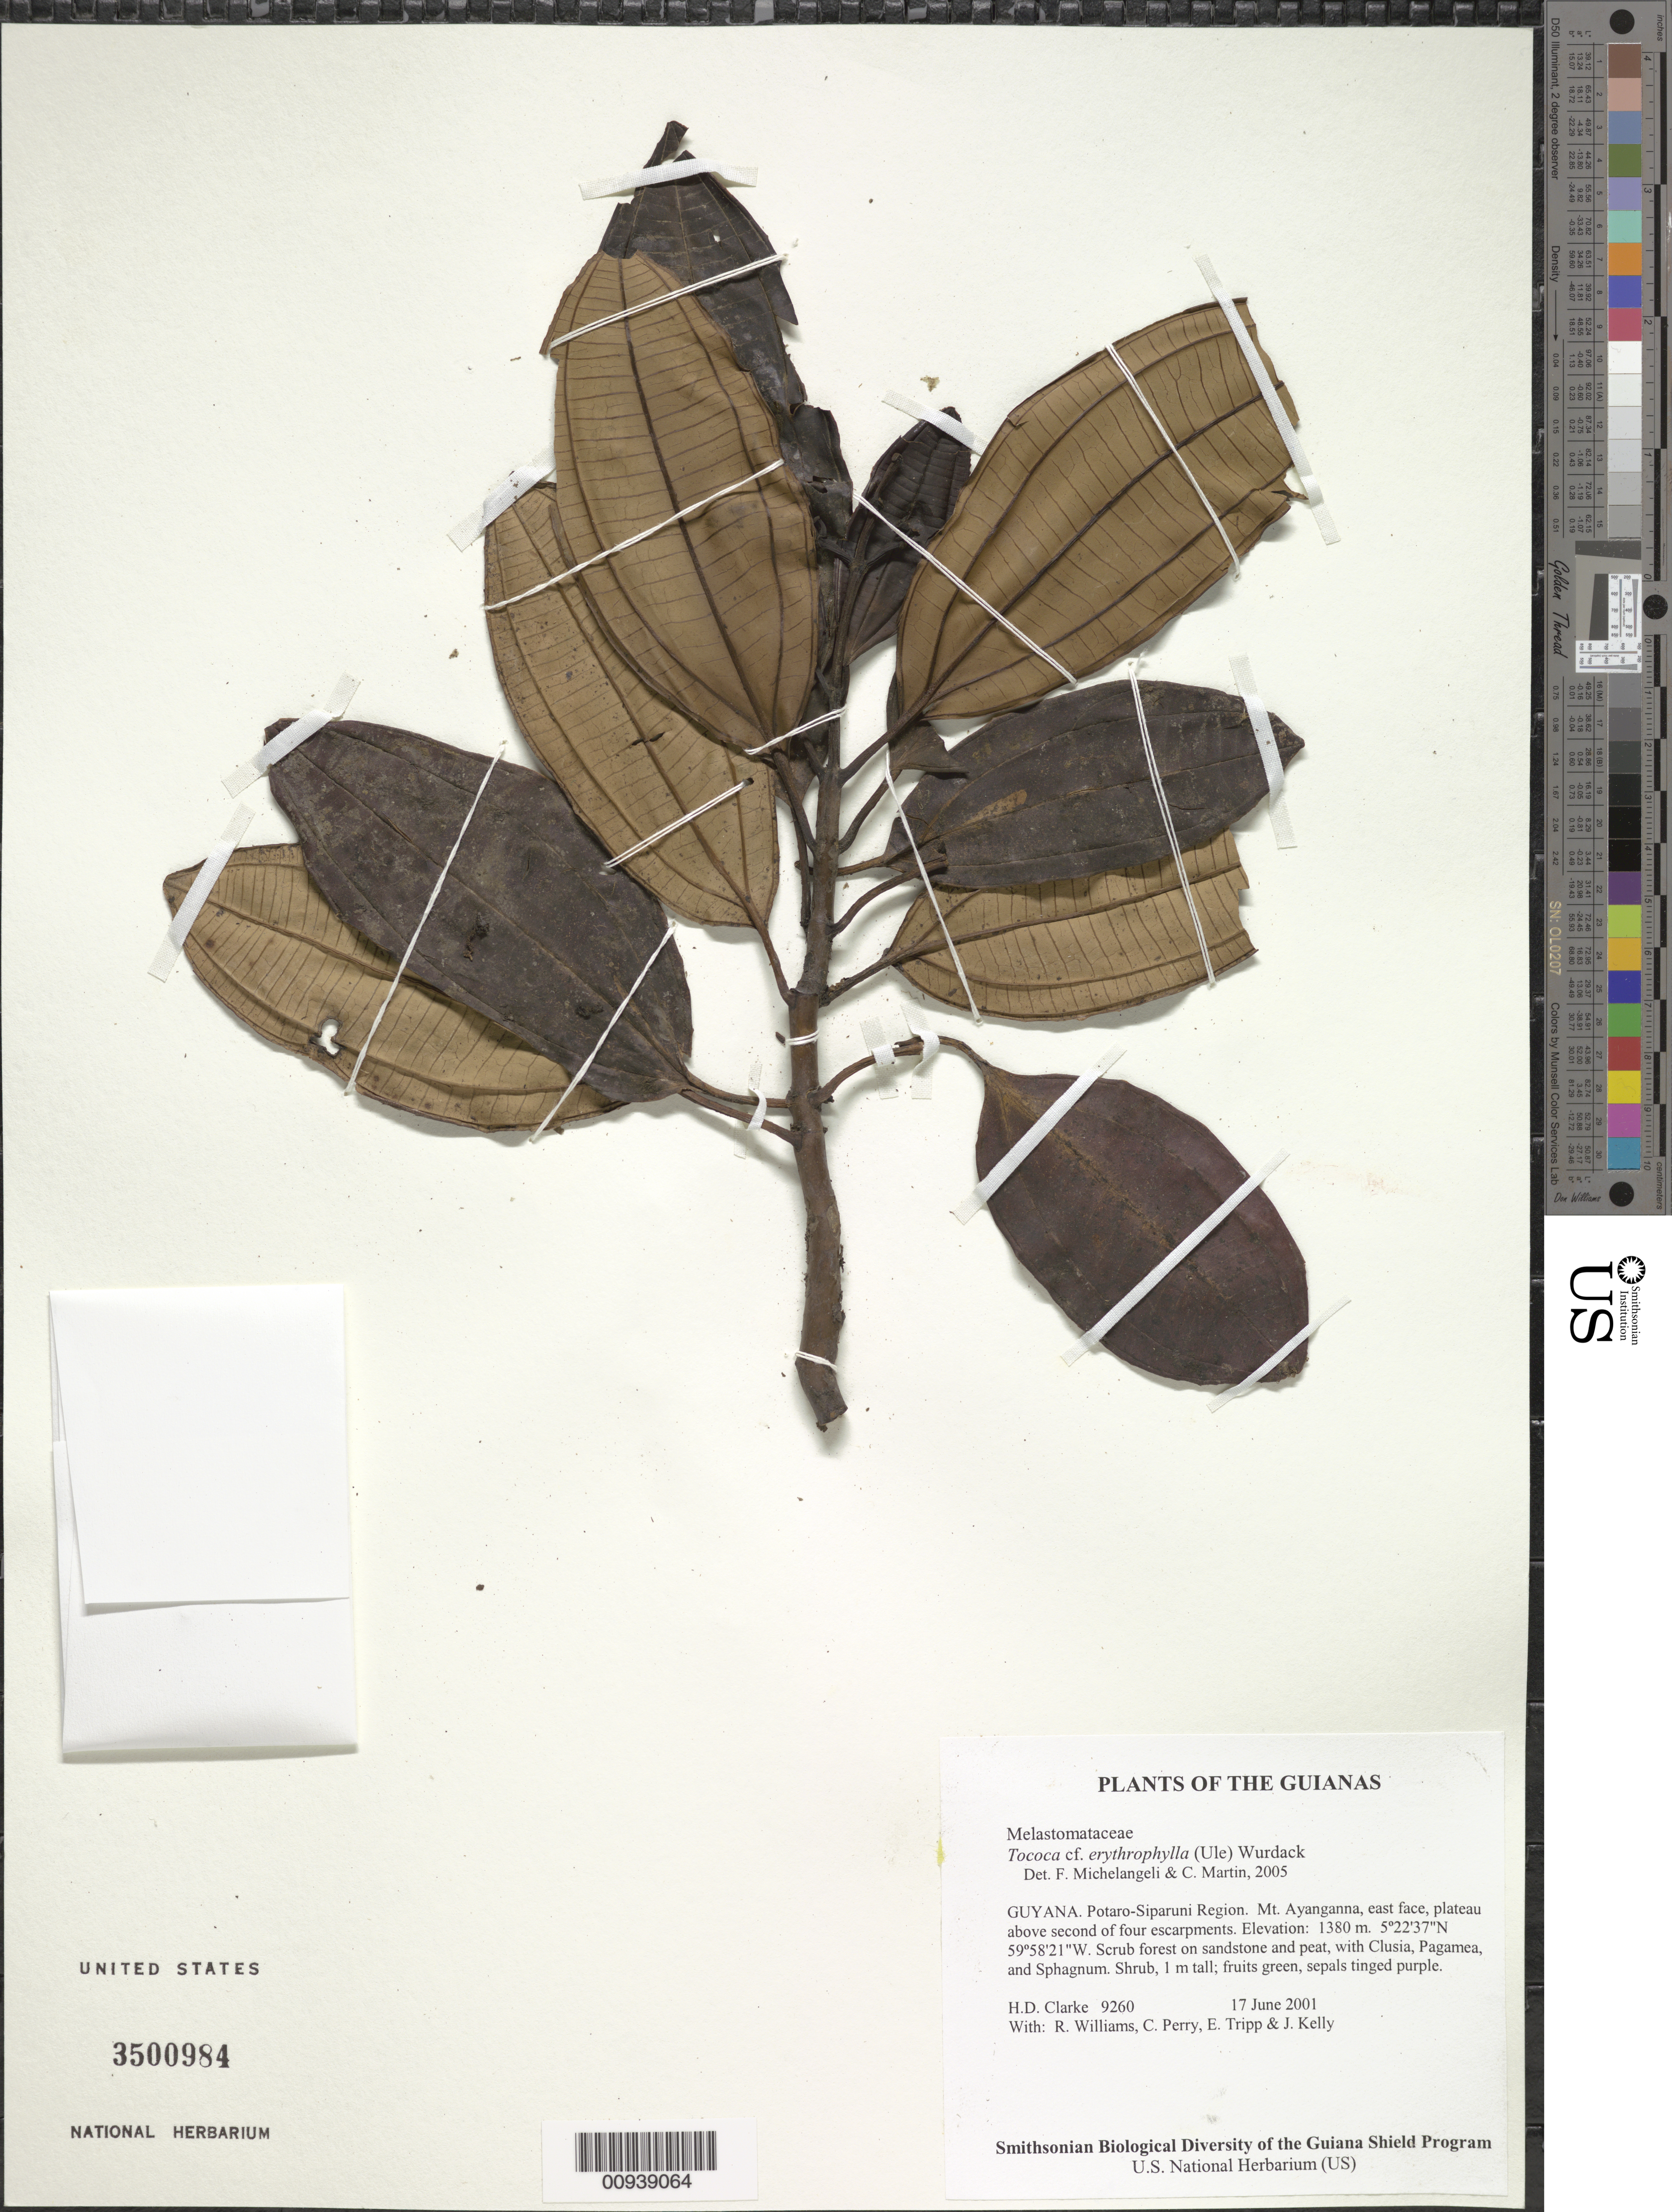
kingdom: Plantae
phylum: Tracheophyta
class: Magnoliopsida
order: Myrtales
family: Melastomataceae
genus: Tococa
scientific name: Tococa erythrophylla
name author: (Ule) Wurdack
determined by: Michelangeli, F. A.; Martin, C.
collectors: H. D. Clarke, R. Williams, C. Perry, E. Tripp & J. Kelly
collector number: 9260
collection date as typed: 17 June 2001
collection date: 2001-06-17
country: Guyana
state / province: Potaro-Siparuni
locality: Mt. Ayanganna, east face, plateau above second of four escarpments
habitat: Scrub forest on sandstone and peat, with Clusia, Pagamea, and Sphagnum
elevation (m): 1380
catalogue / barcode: US 3500984